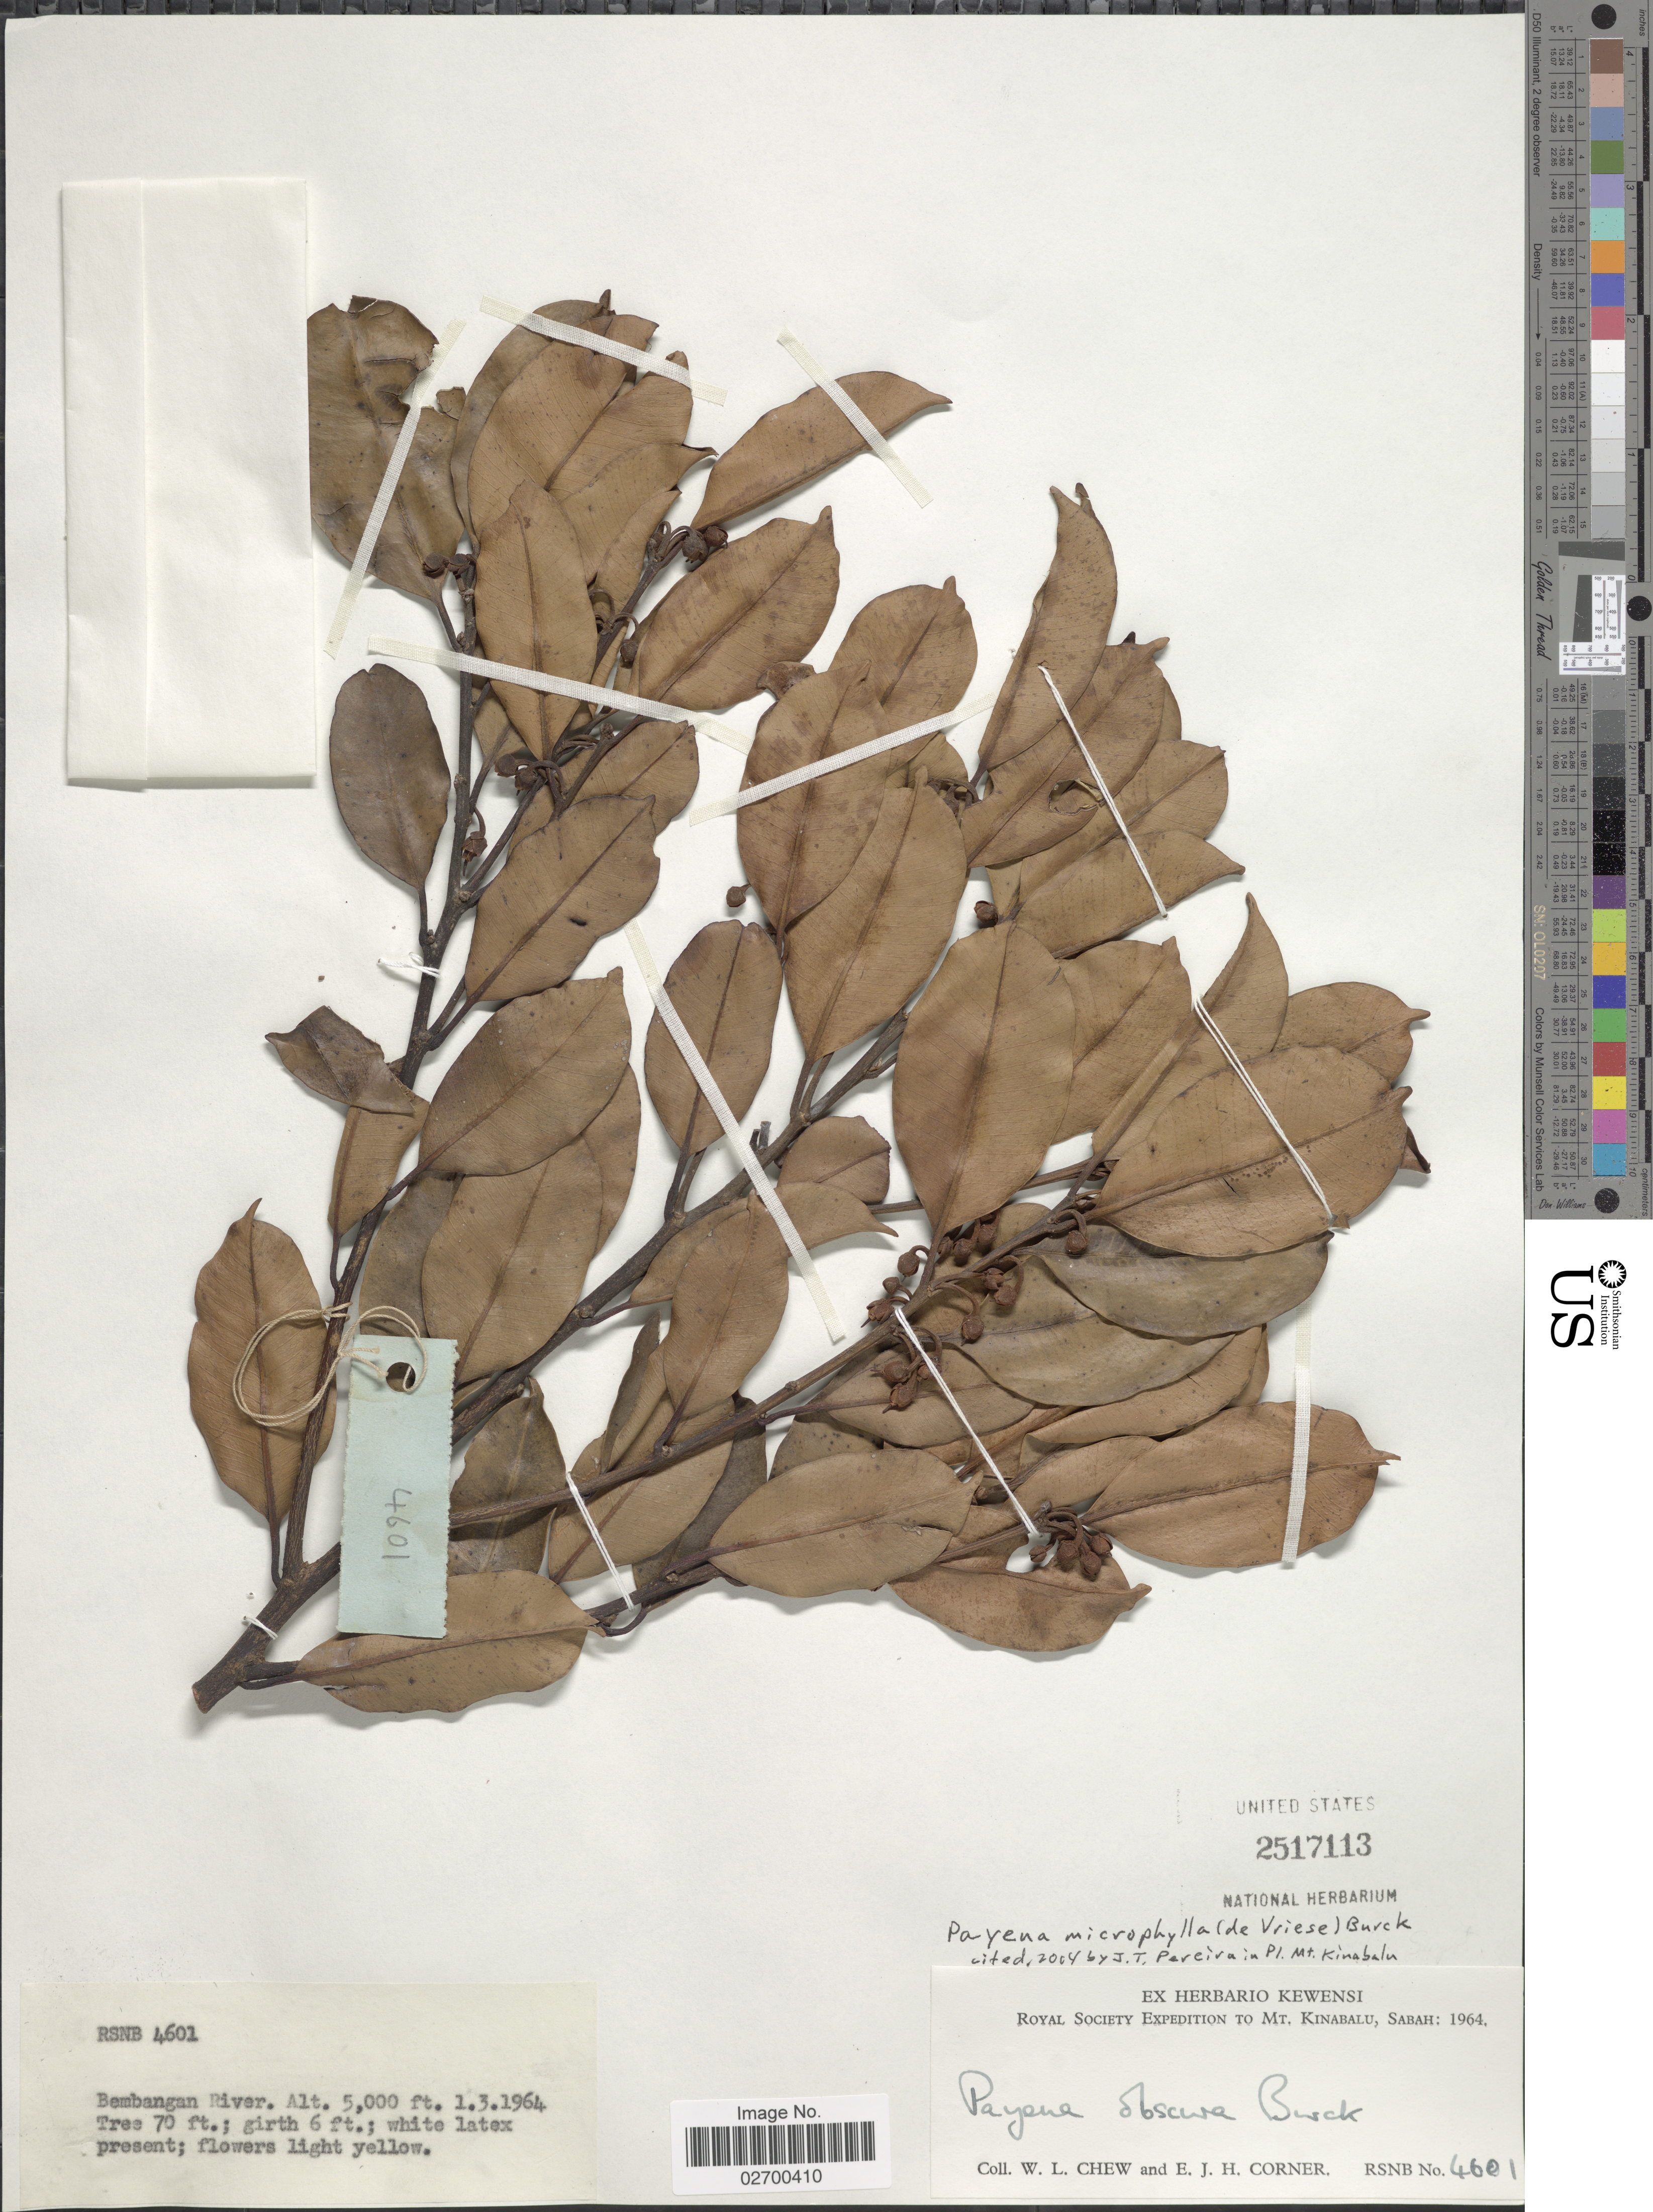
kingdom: Plantae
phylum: Tracheophyta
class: Magnoliopsida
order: Ericales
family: Sapotaceae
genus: Payena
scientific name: Payena microphylla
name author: (de Vriese) Burck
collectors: W. Chew & E. Corner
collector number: RSNB4601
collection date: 1964-03-01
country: Malaysia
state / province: Sabah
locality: Royal Society to Mt. Kinabalu. Bembangan River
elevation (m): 1524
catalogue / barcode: US 2517113